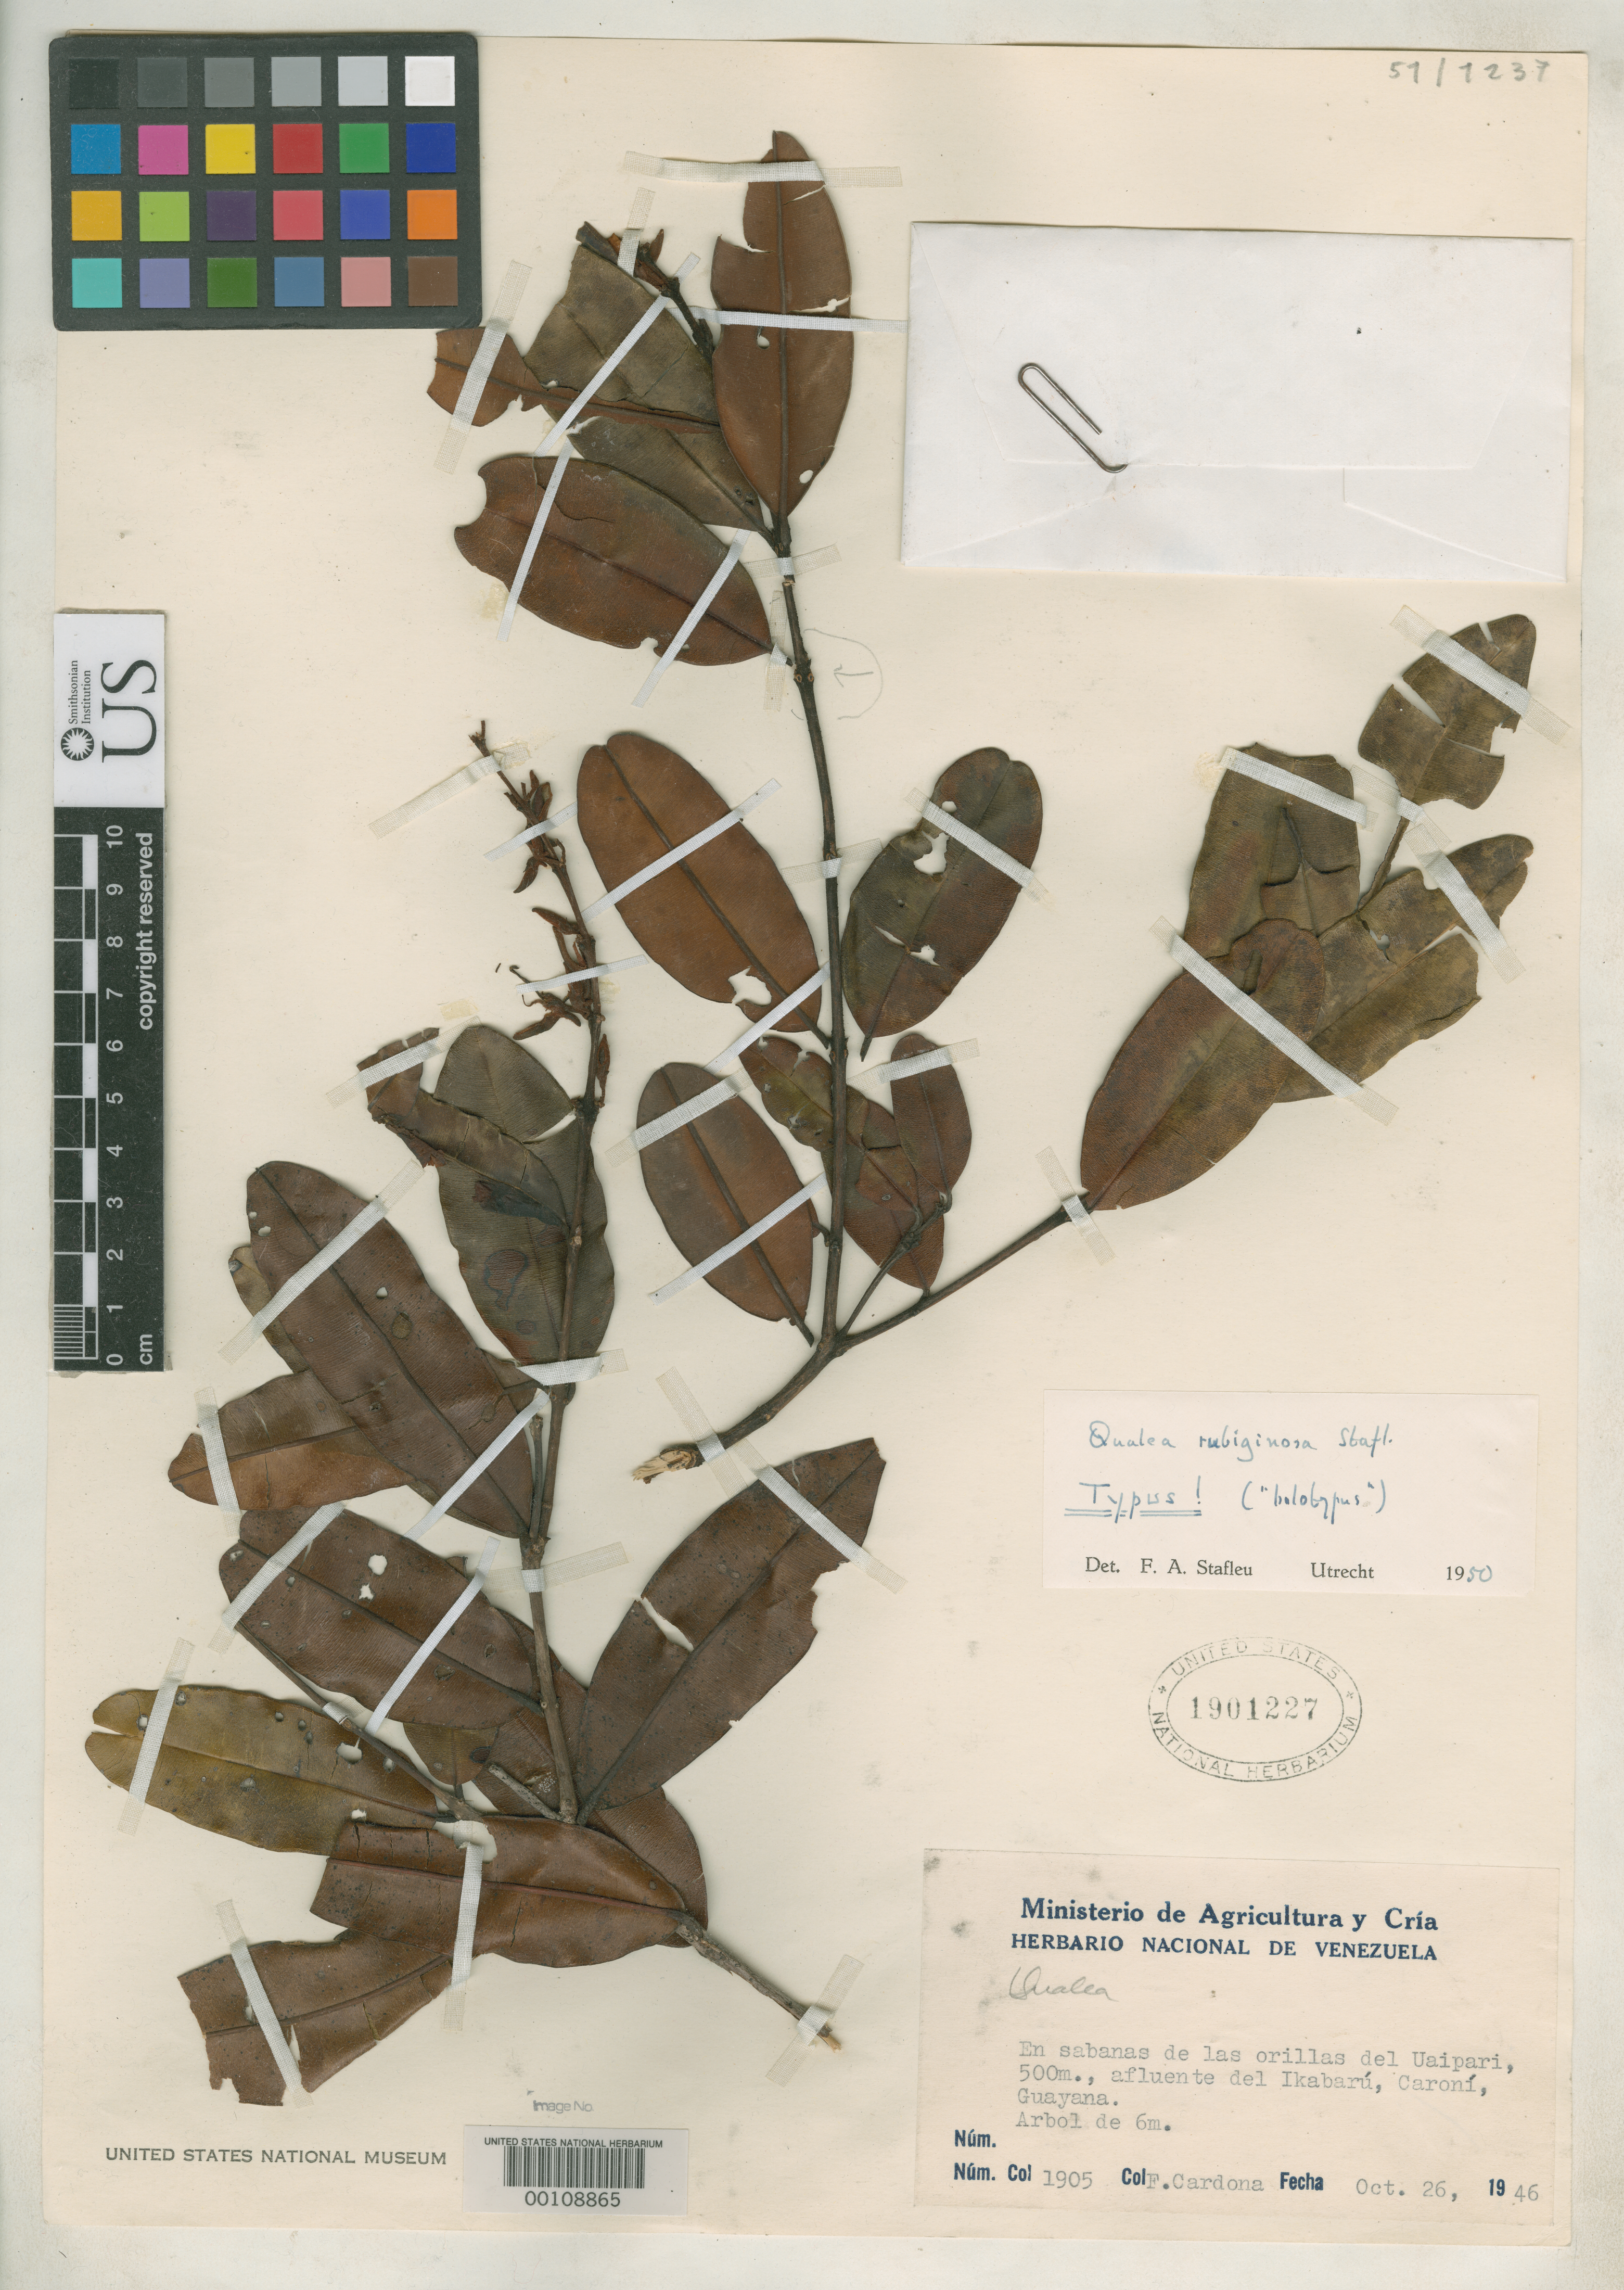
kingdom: Plantae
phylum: Tracheophyta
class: Magnoliopsida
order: Myrtales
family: Vochysiaceae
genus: Qualea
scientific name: Qualea rubiginosa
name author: Stafleu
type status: Holotype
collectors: F. Cardona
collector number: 1905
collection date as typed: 26 Oct 1946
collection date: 1946-10-26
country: Guyana / Venezuela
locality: Uaipari River.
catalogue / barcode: US 1901227